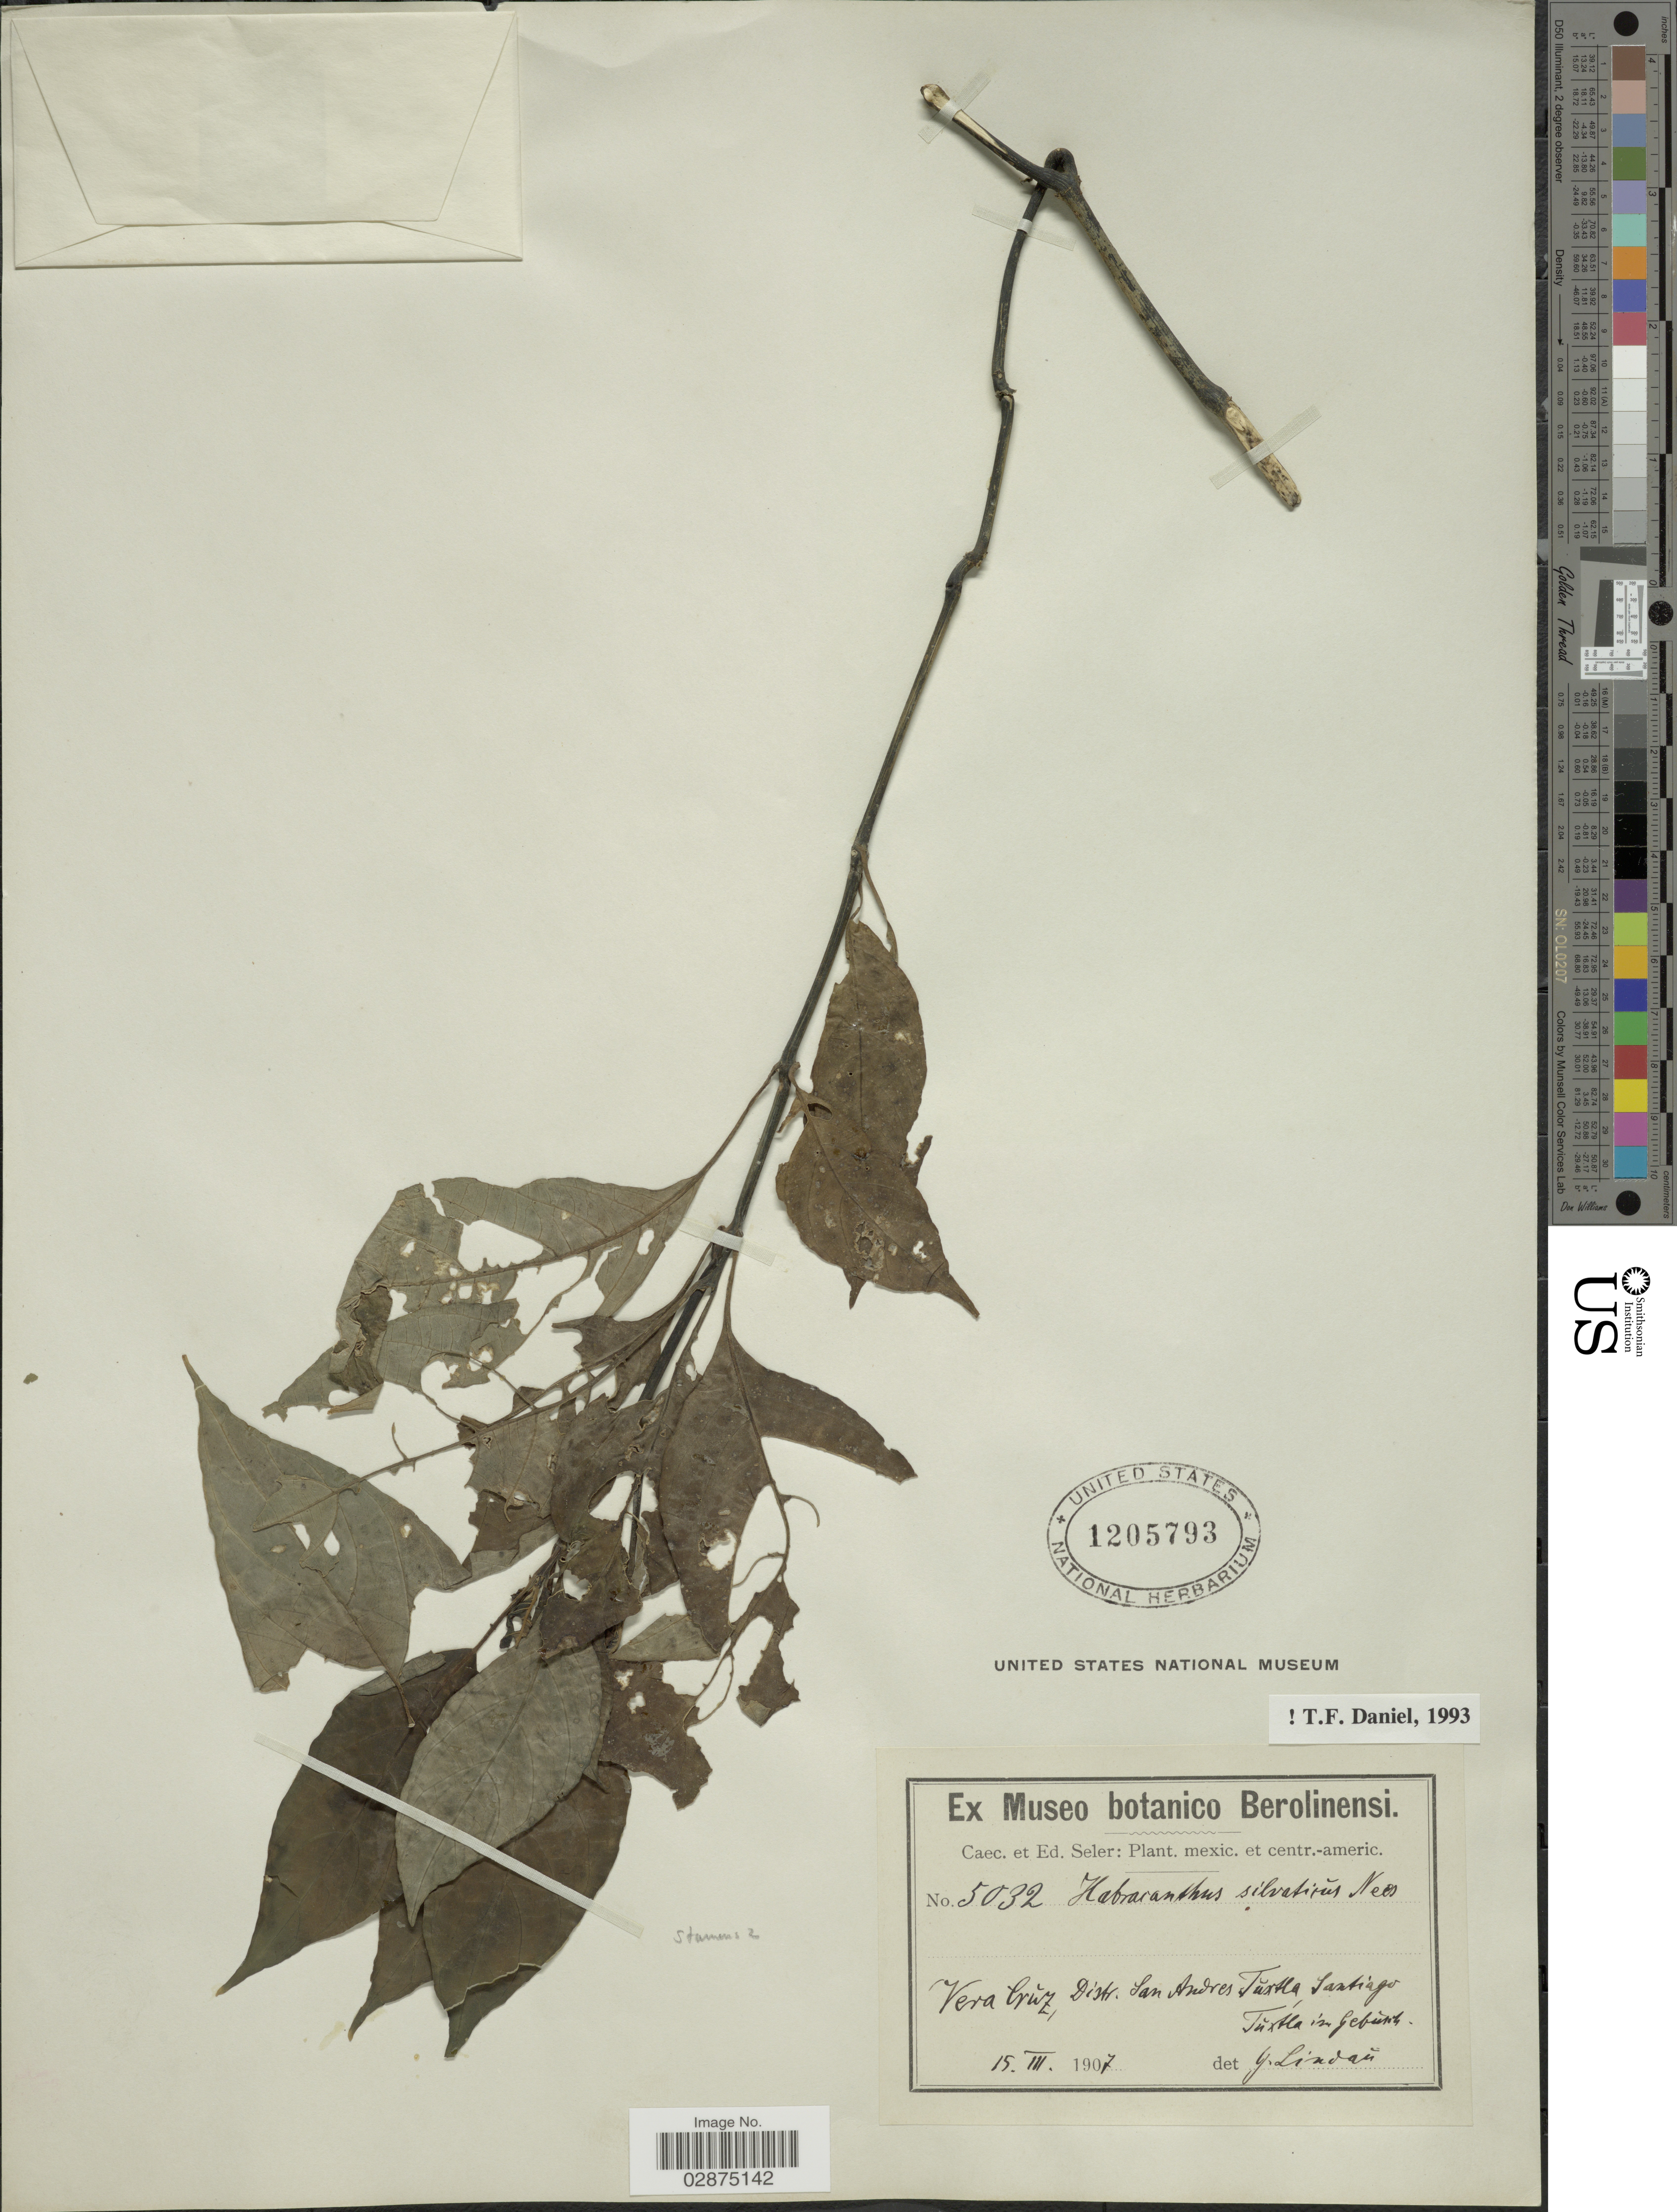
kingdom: Plantae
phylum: Tracheophyta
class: Magnoliopsida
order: Lamiales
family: Acanthaceae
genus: Stenostephanus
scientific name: Stenostephanus silvaticus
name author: (Nees) T.F. Daniel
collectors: ex Caec. et Ed Seler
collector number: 5032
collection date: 1907-03-15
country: Mexico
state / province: Veracruz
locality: Distr. San Andres Tuxtla Santiago.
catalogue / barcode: US 1205793